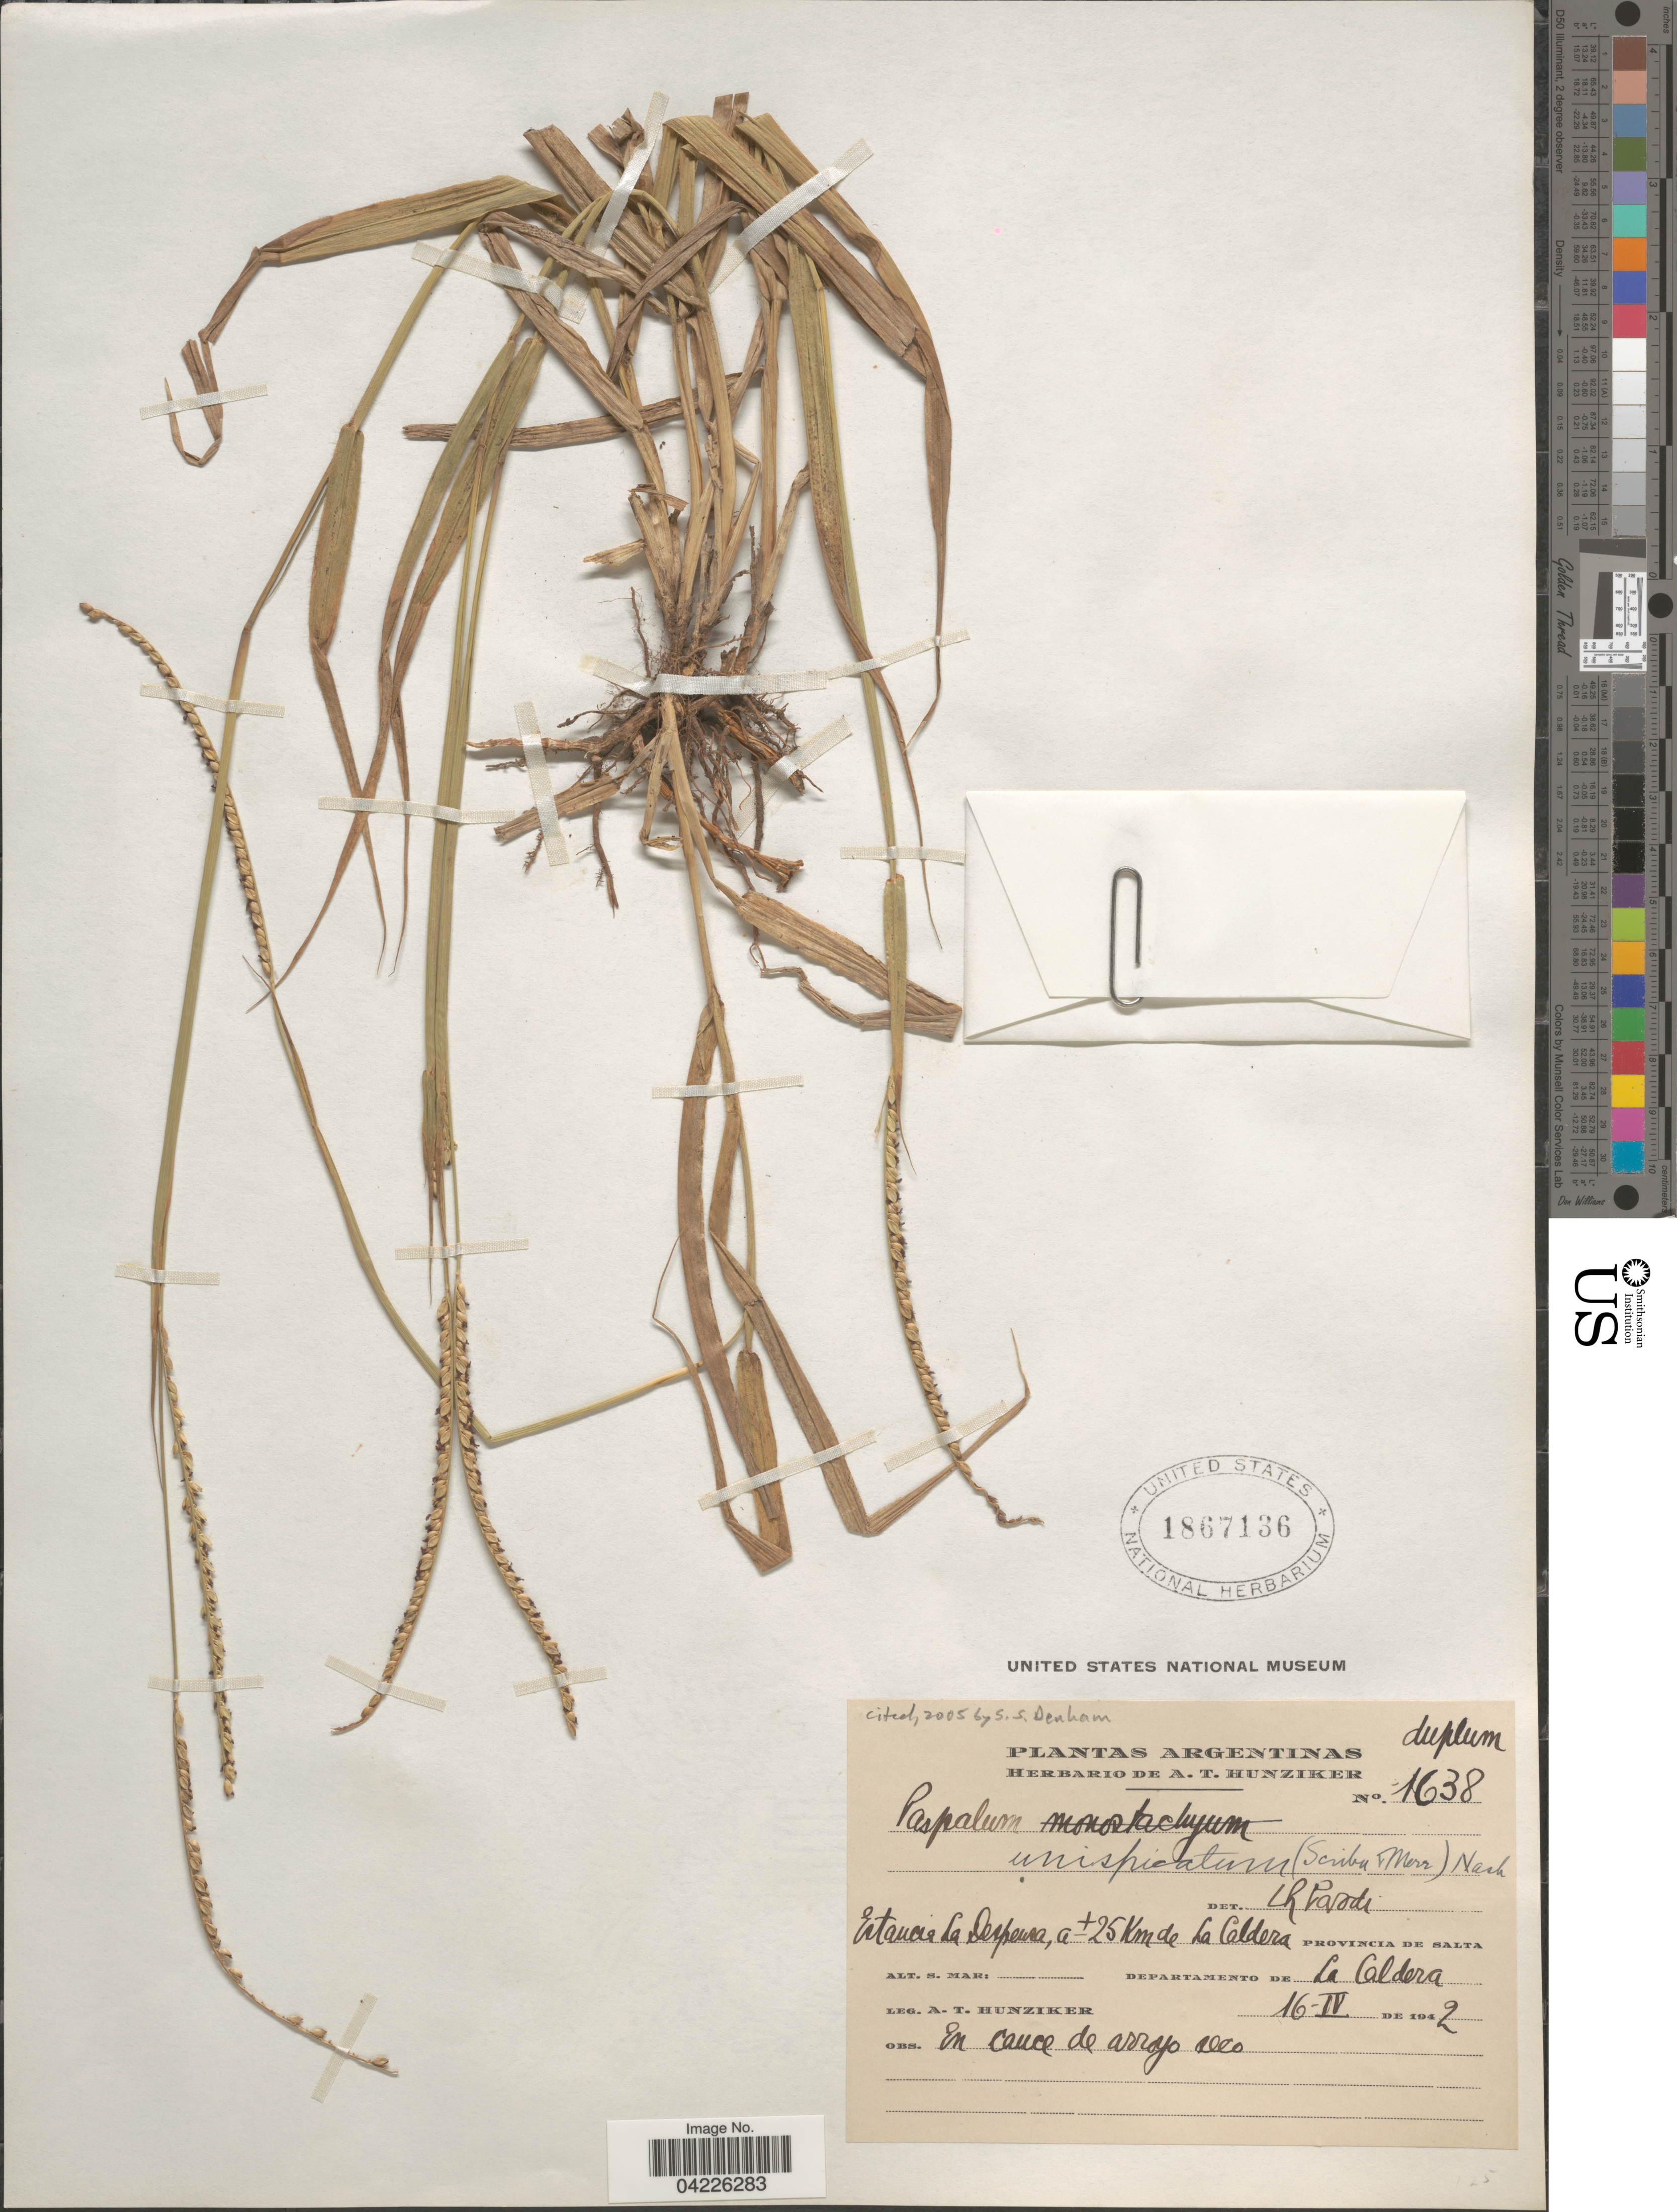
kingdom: Plantae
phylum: Tracheophyta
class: Liliopsida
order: Poales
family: Poaceae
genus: Paspalum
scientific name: Paspalum unispicatum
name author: (Scribn. & Merr.) Nash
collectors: A. T. Hunziker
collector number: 1638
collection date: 1942-04-16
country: Argentina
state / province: Salta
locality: Estancia La Despensa, a ± 25 Km de La Caldera. Departamento de La Caldera.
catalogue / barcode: US 1867136